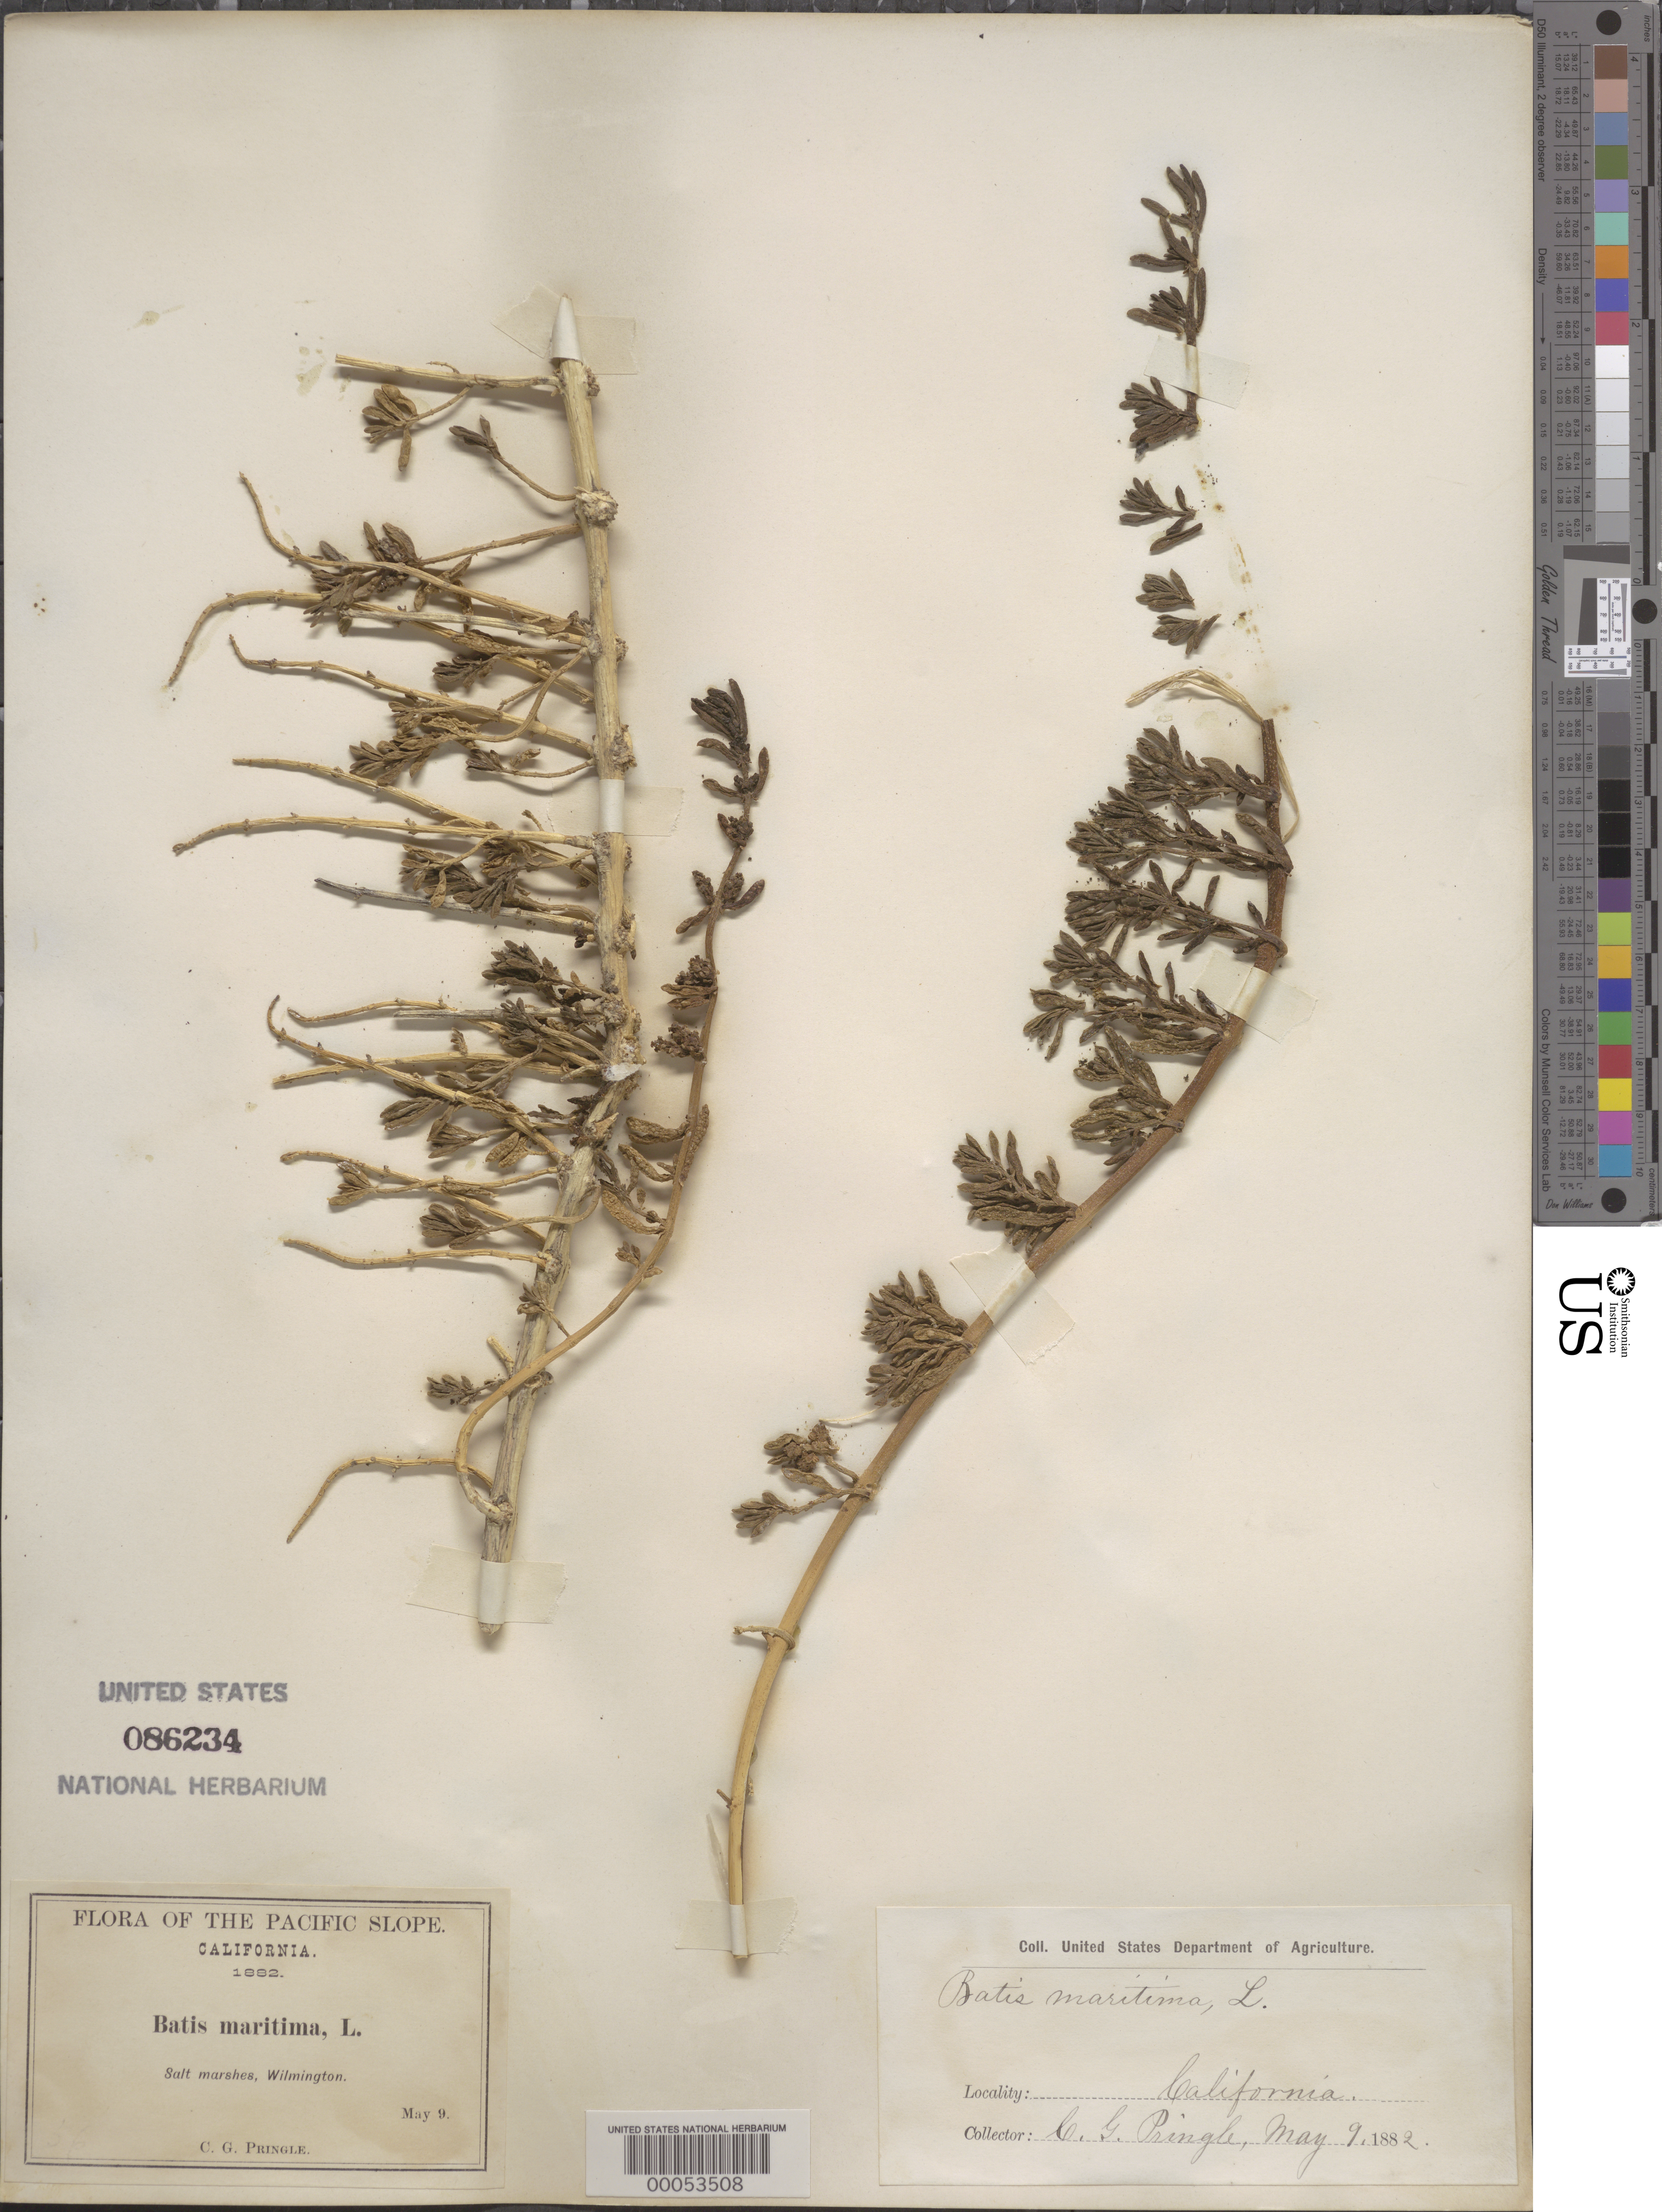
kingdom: Plantae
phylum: Tracheophyta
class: Magnoliopsida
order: Brassicales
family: Bataceae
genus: Batis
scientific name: Batis maritima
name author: L.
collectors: C. G. Pringle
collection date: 1882-05-09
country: United States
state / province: California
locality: The Pacific Slope. Wilmington.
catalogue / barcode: US 86234